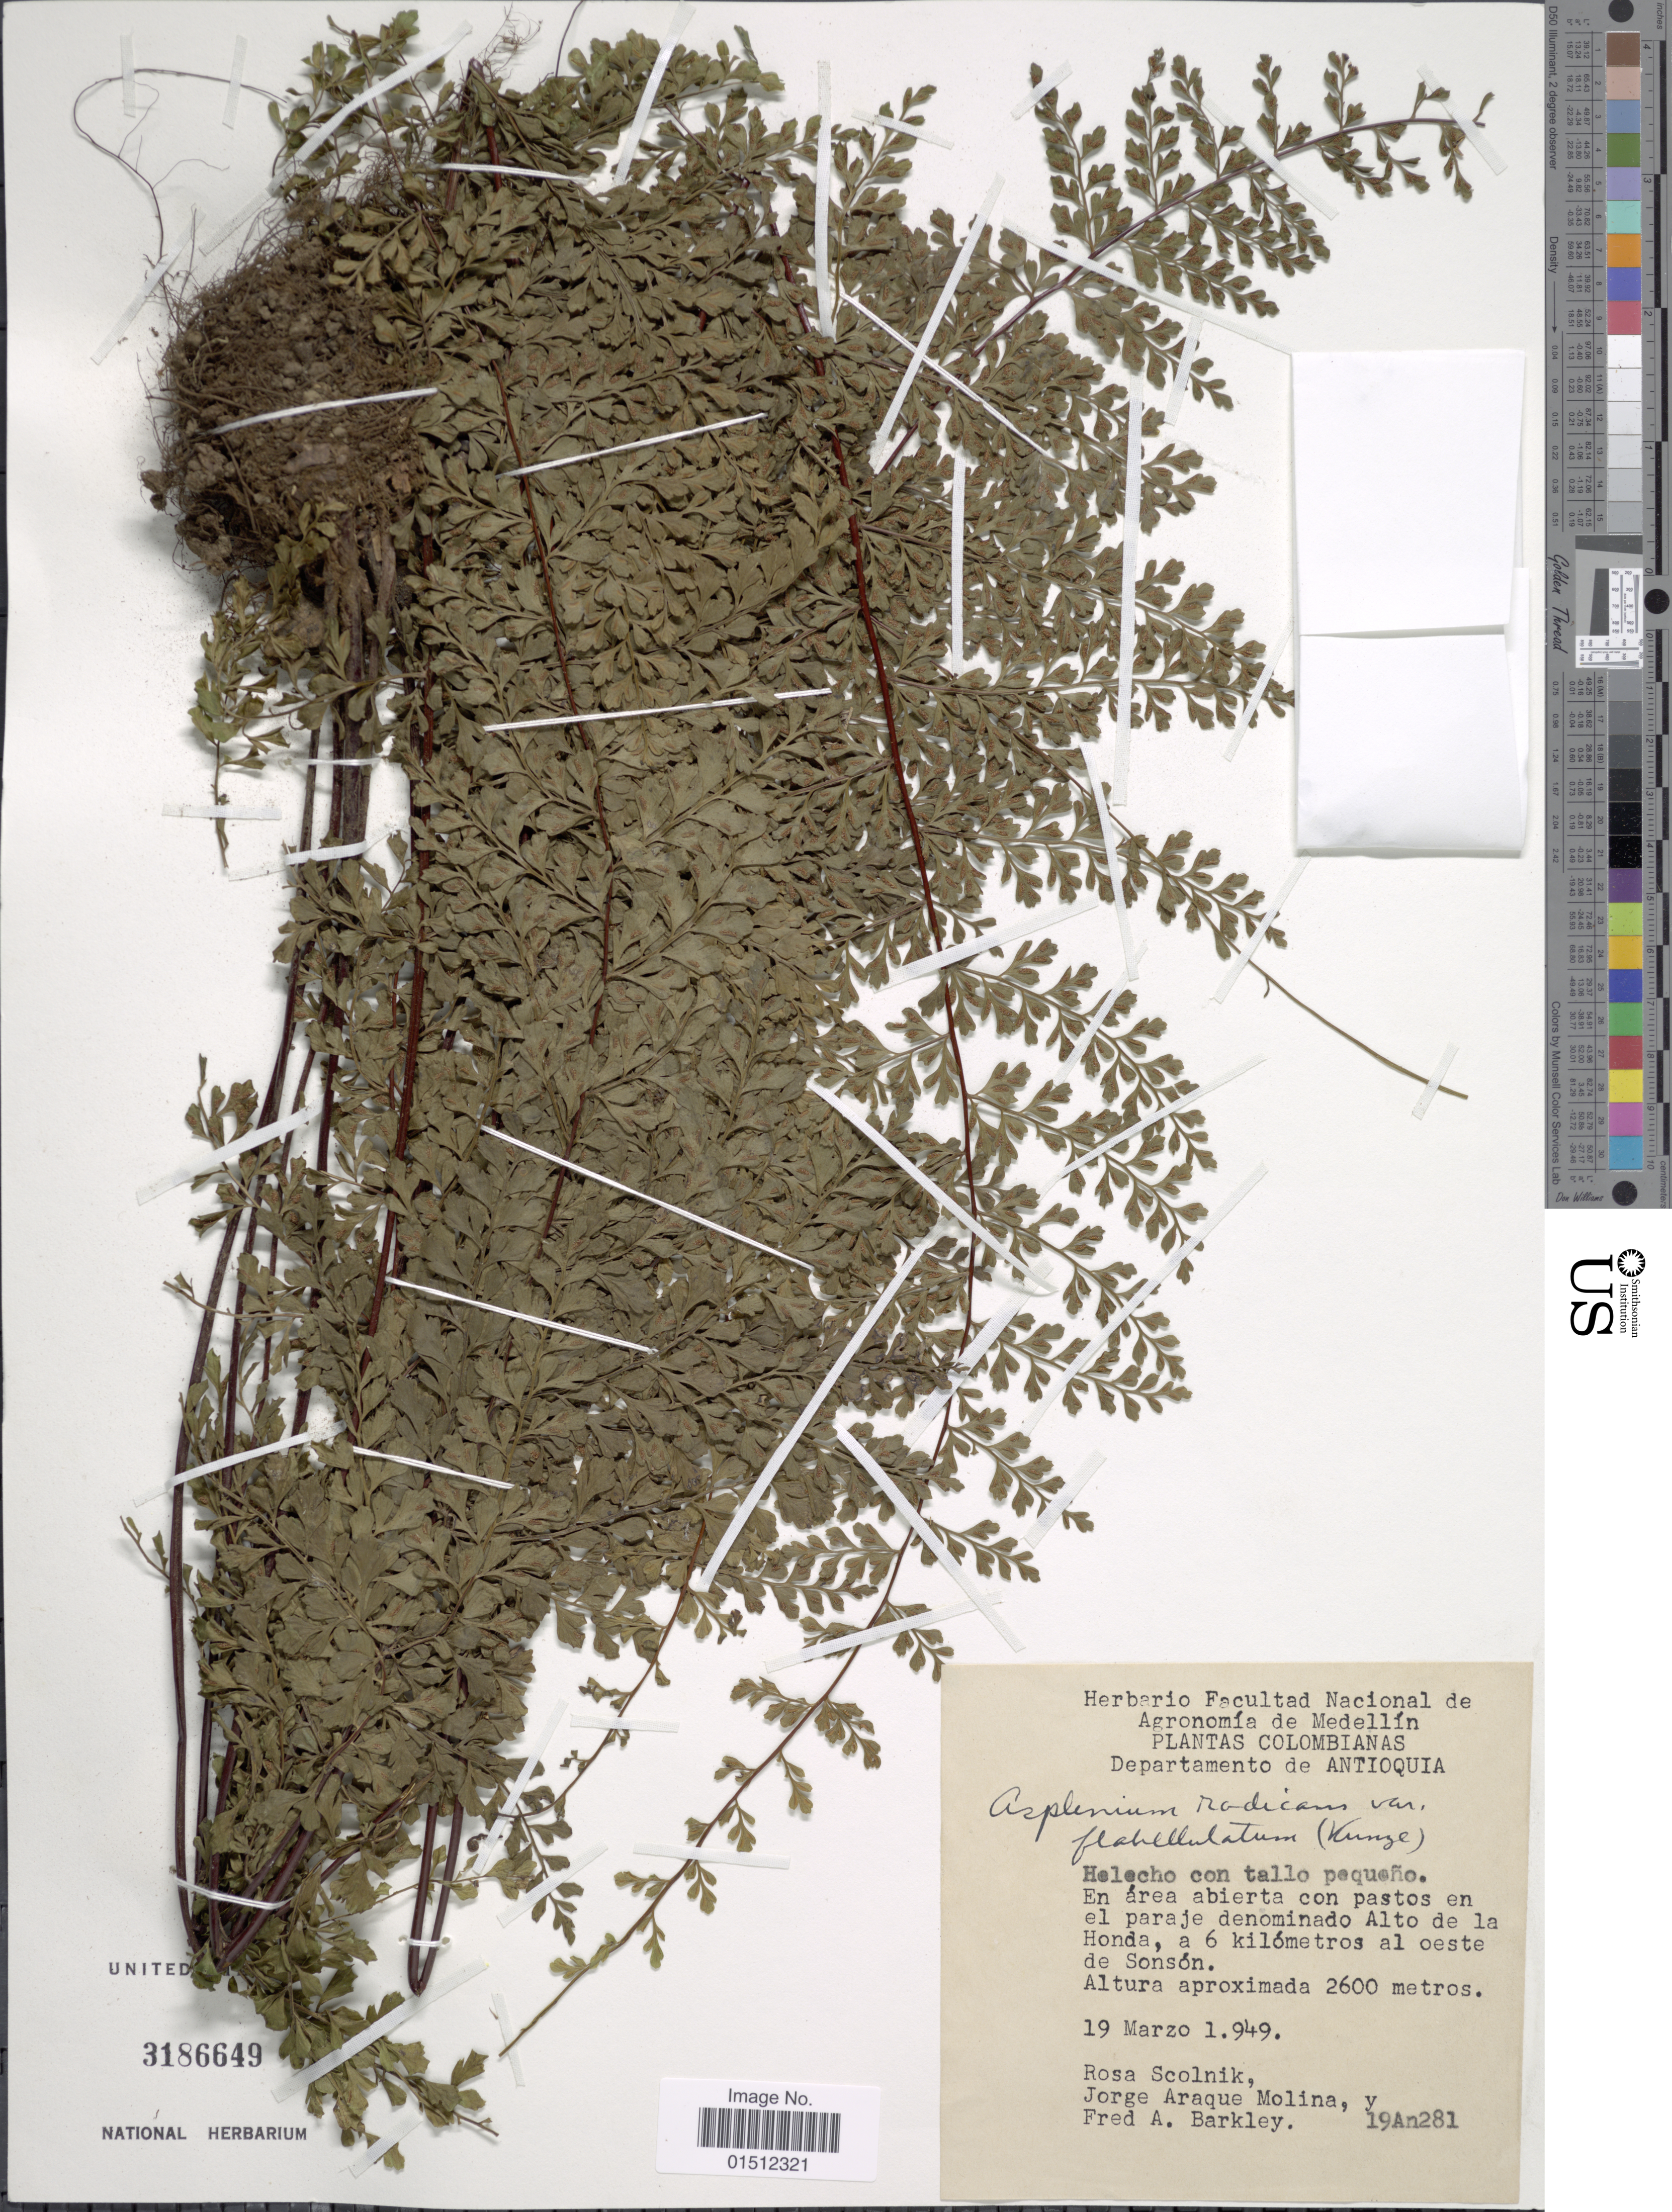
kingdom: Plantae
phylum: Tracheophyta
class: Polypodiopsida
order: Polypodiales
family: Aspleniaceae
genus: Asplenium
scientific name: Asplenium radicans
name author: L.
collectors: R. Scolnik, J. Araque Molina & F. A. Barkley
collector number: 19An281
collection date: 1949-03-19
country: Colombia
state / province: Antioquia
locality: Colombianas, Departamento de Antioquia. En area arbieta con pastos en el paraje denominado Alto de la Honda, a 6 kilometros al oeste de Sonson.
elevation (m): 2600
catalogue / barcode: US 3186649